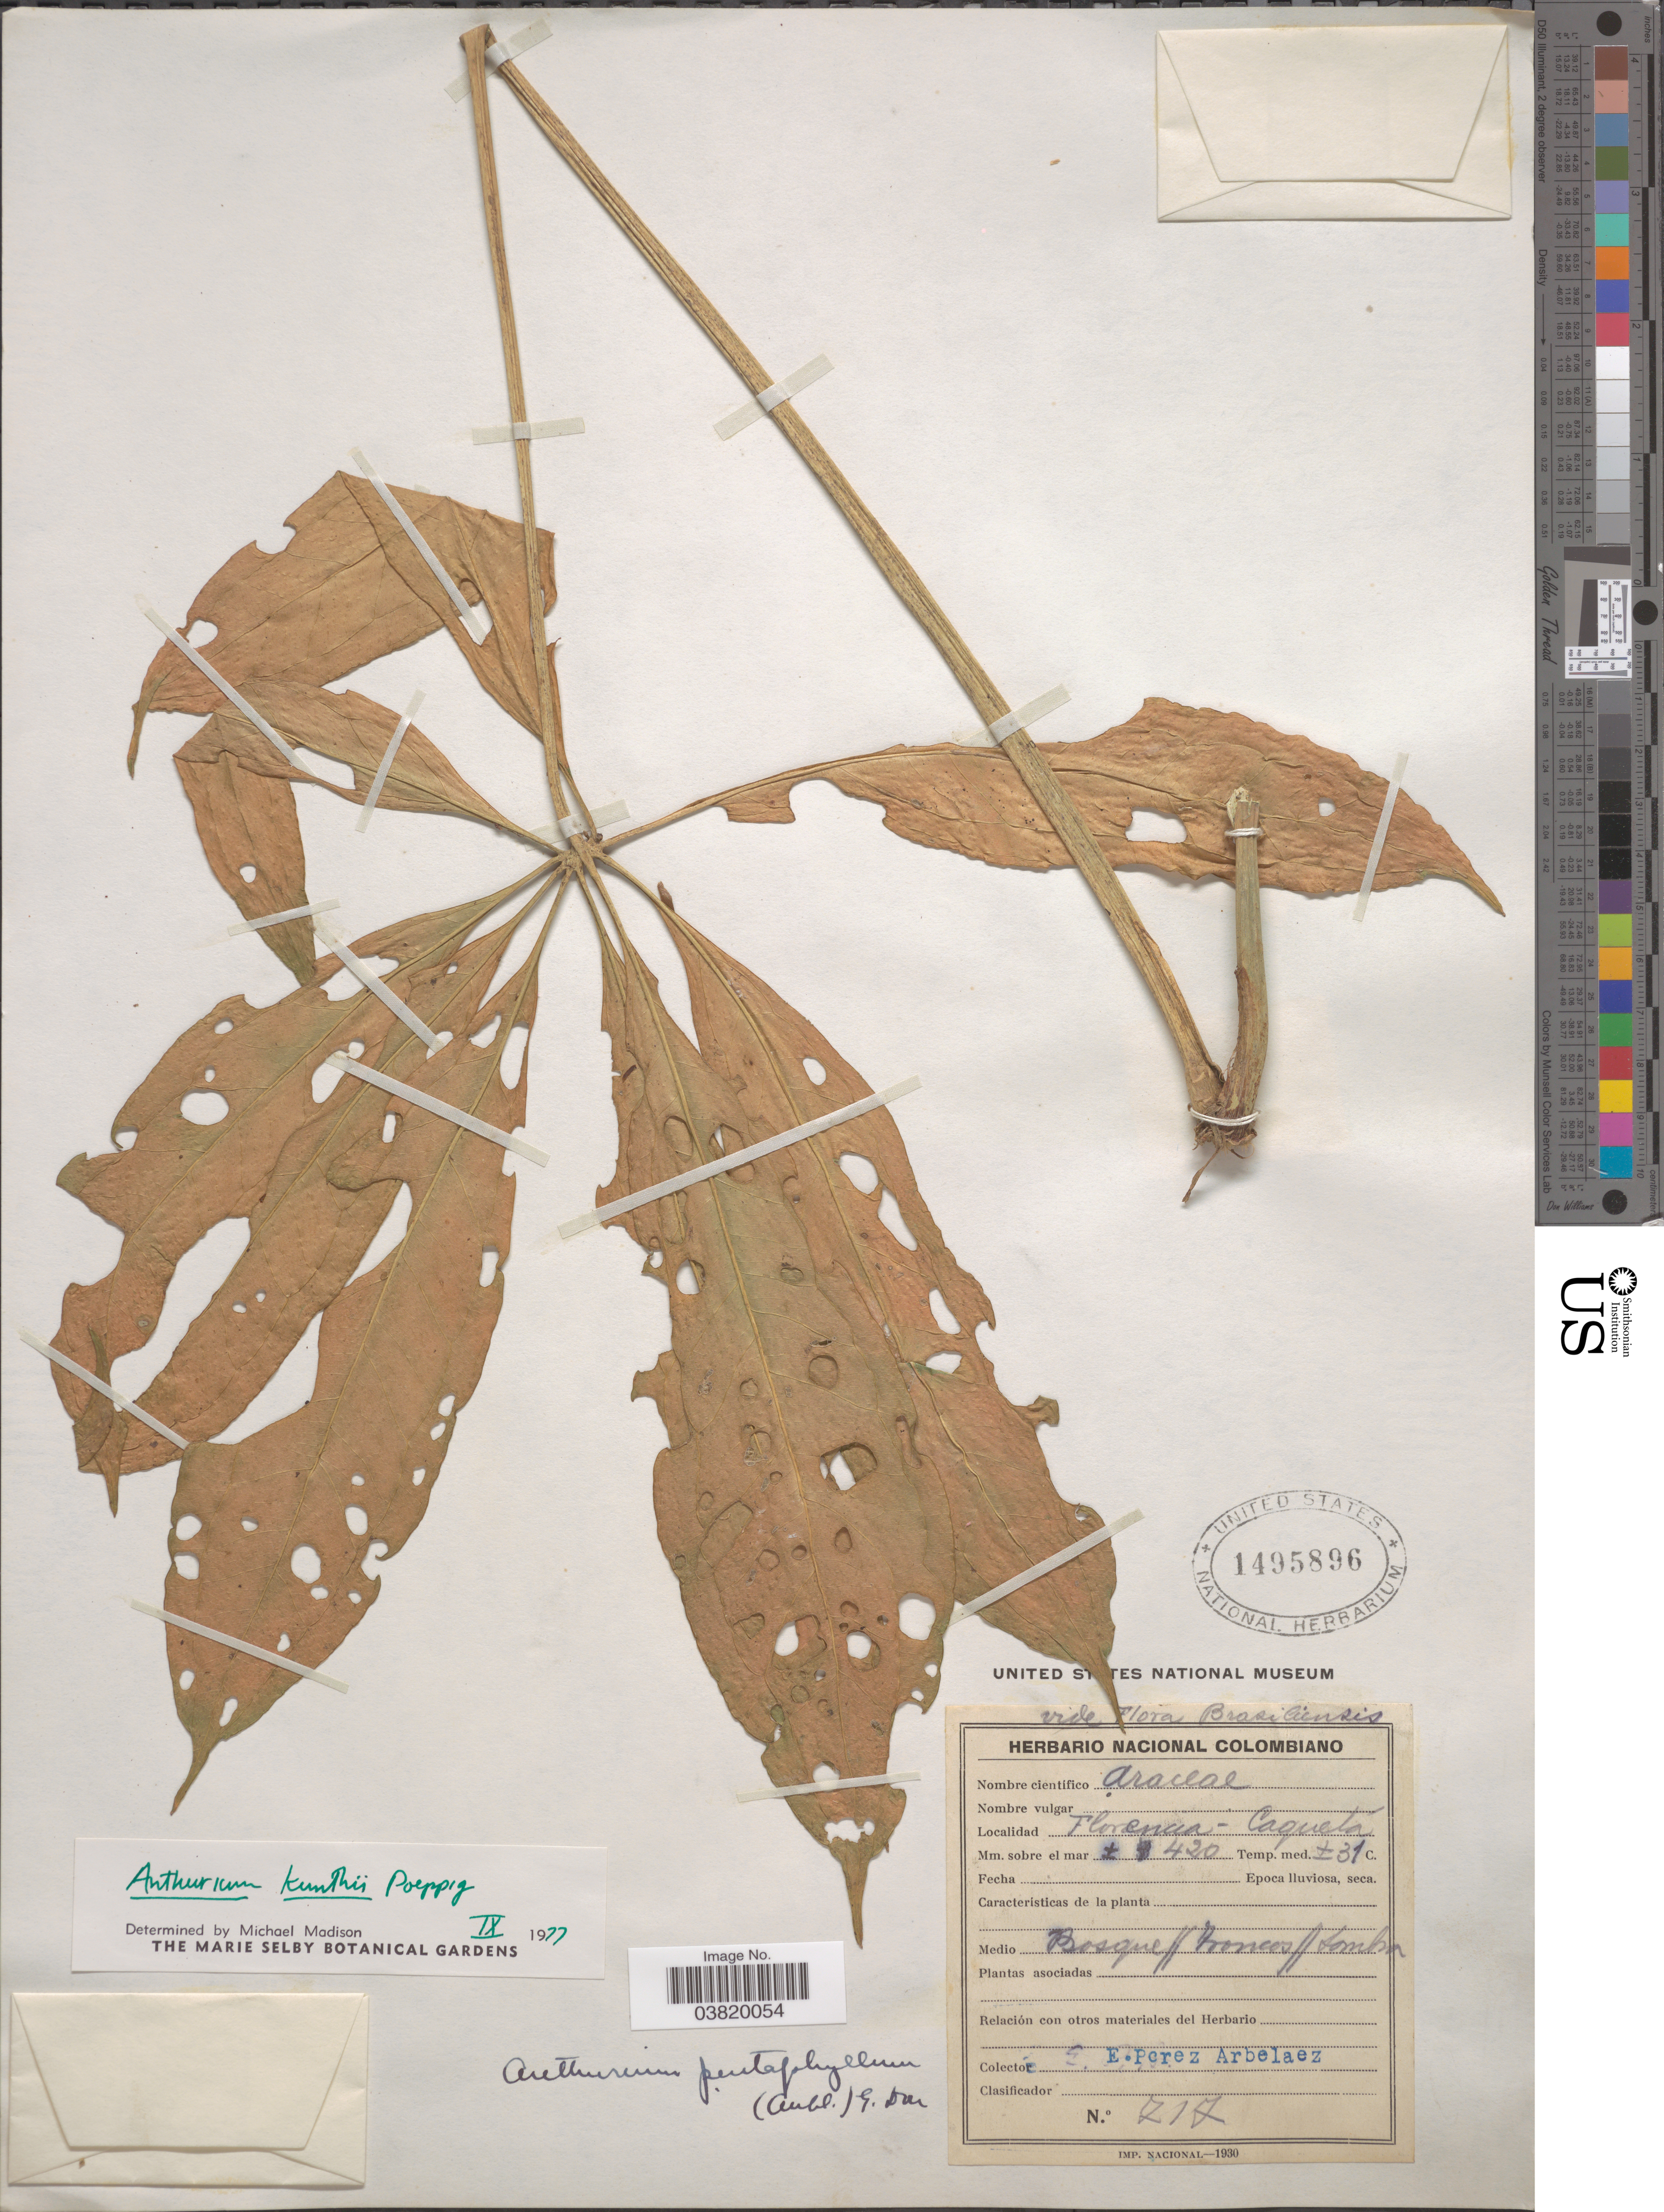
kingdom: Plantae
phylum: Tracheophyta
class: Liliopsida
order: Alismatales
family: Araceae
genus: Anthurium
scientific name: Anthurium kunthii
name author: Poepp.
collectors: E. Pérez Arbeláez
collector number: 717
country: Colombia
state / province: Caquetá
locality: Florencia.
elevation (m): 420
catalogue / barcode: US 1495896